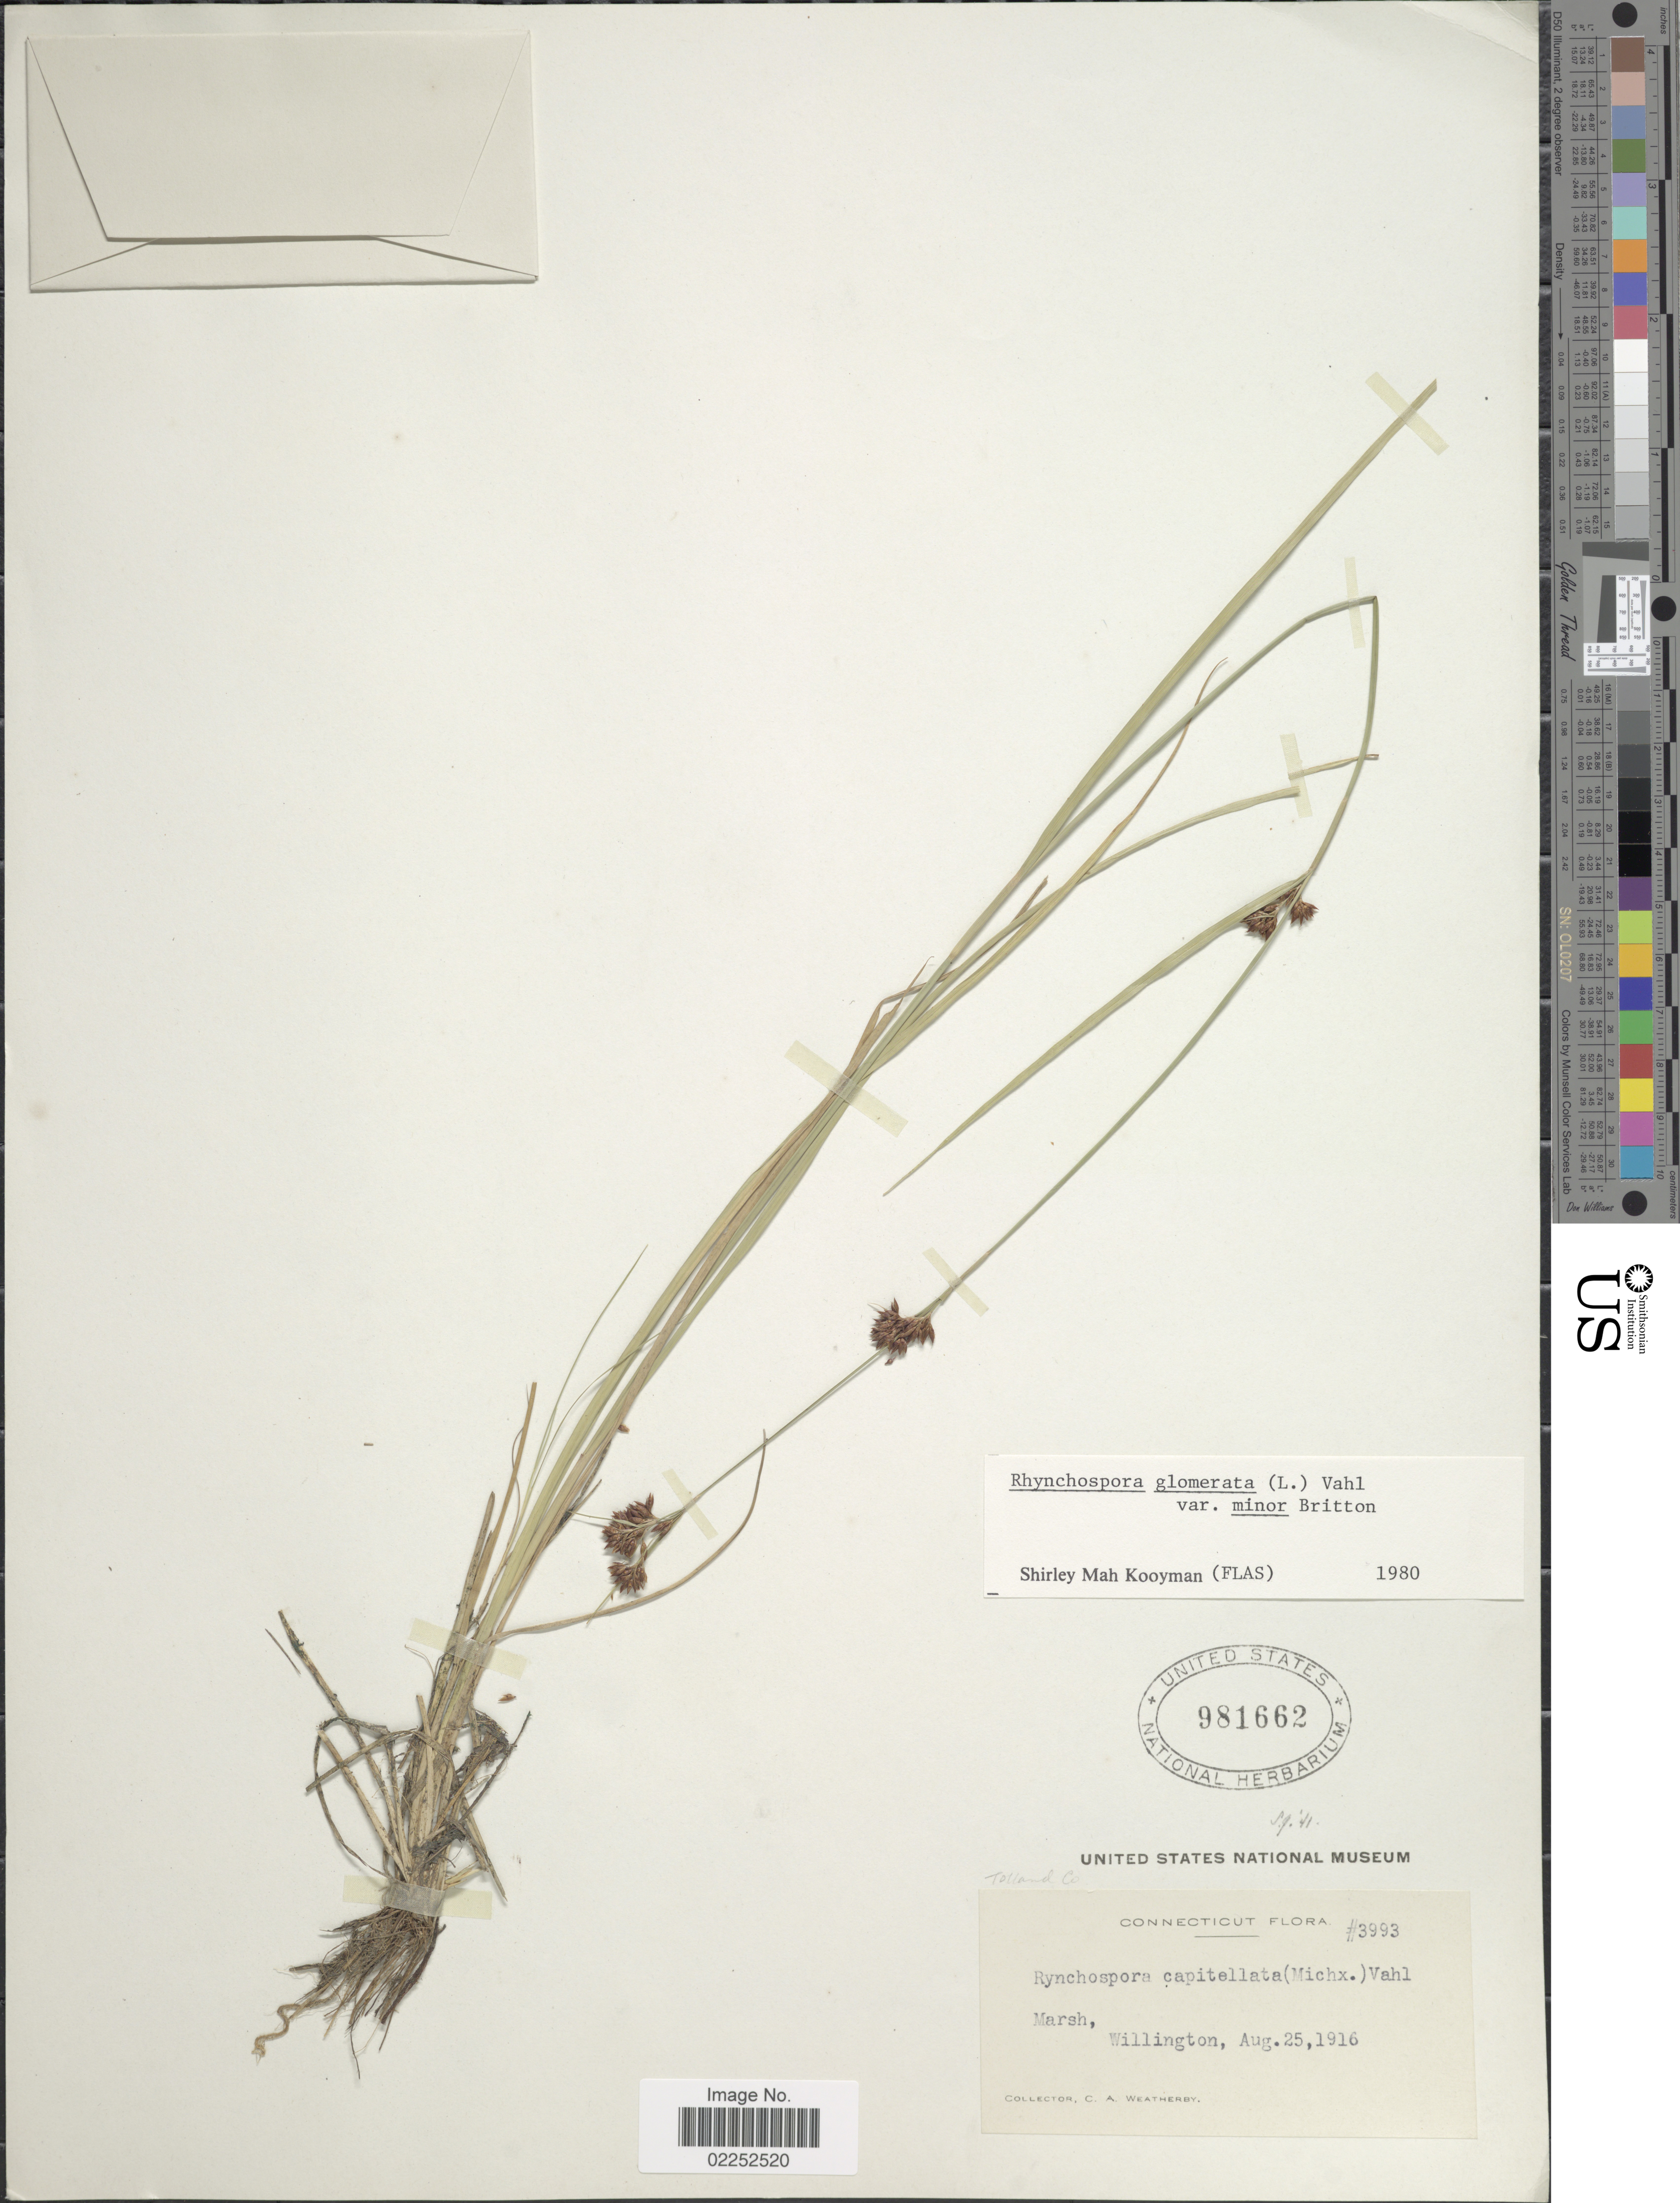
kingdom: Plantae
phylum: Tracheophyta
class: Liliopsida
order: Poales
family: Cyperaceae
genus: Rhynchospora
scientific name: Rhynchospora capitellata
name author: (Michx.) Vahl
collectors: C. A. Weatherby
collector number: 3993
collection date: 1916-08-25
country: United States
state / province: Connecticut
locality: Marsh, Wellington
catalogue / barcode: US 981662